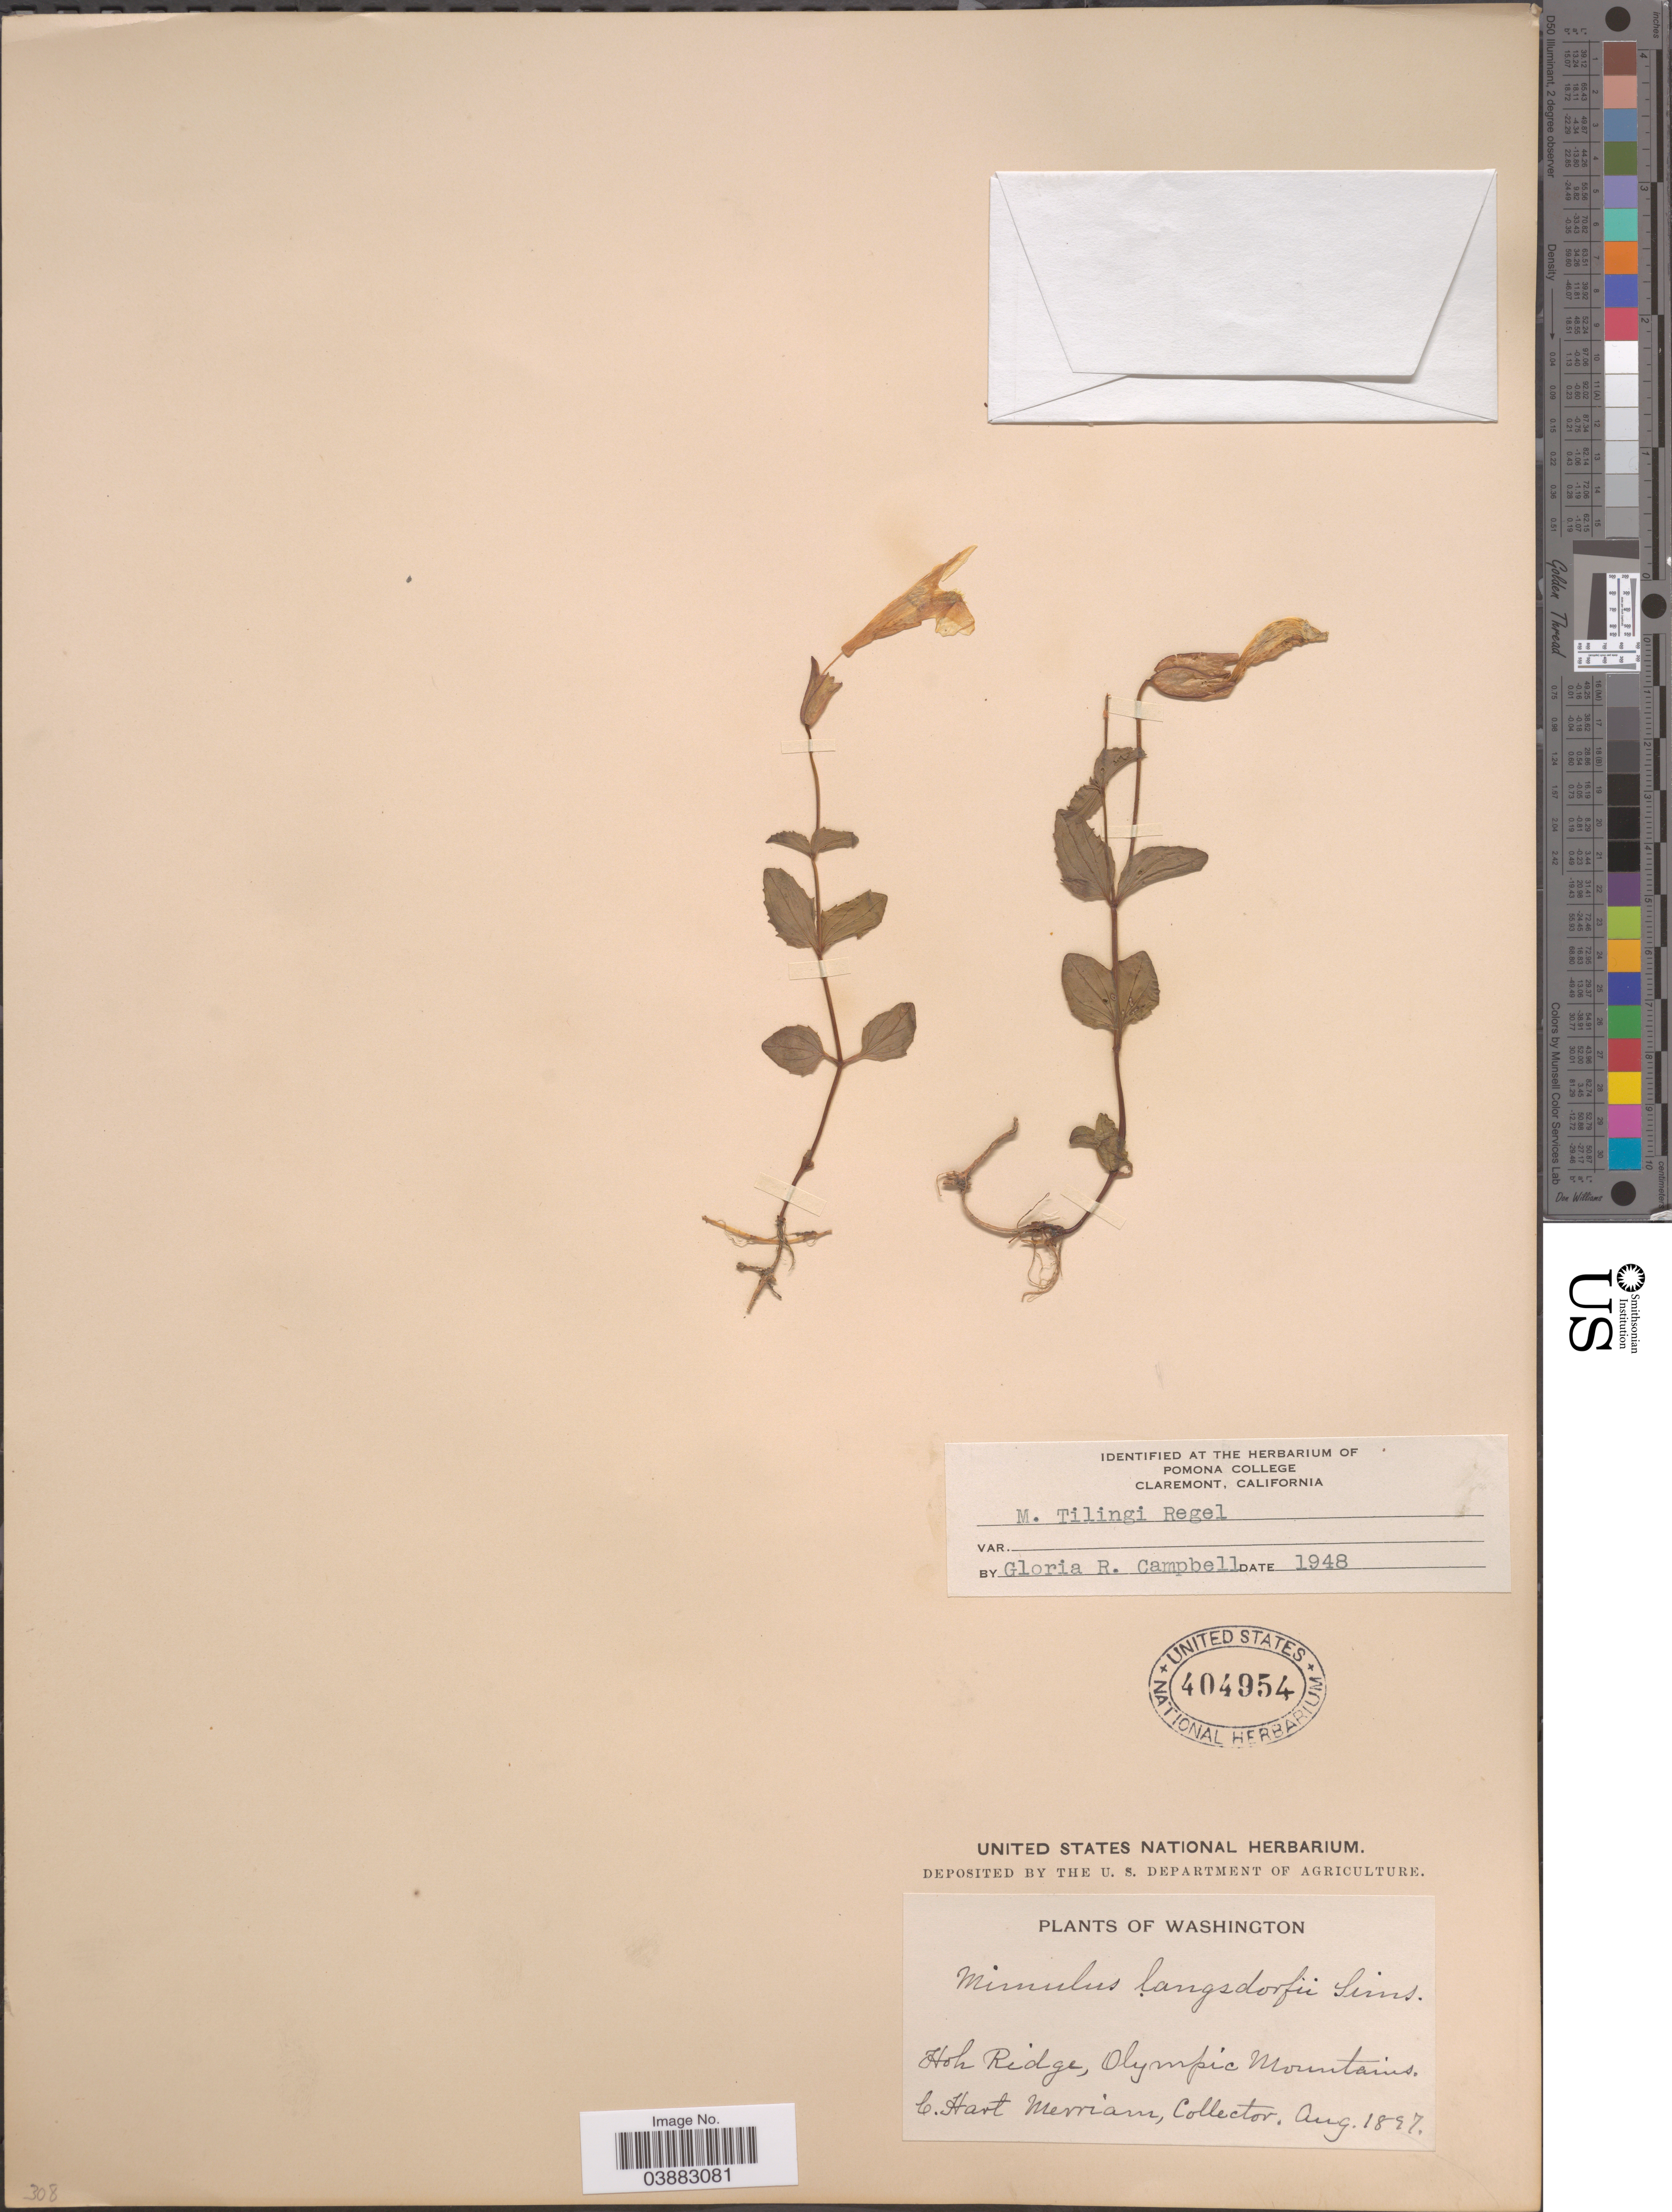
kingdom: Plantae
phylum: Tracheophyta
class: Magnoliopsida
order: Lamiales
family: Phrymaceae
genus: Mimulus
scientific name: Mimulus tilingii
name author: Regel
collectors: C. Merriam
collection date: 1897-08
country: United States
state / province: Washington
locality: Hoh Ridge, Olympic Mountains.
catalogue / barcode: US 404954